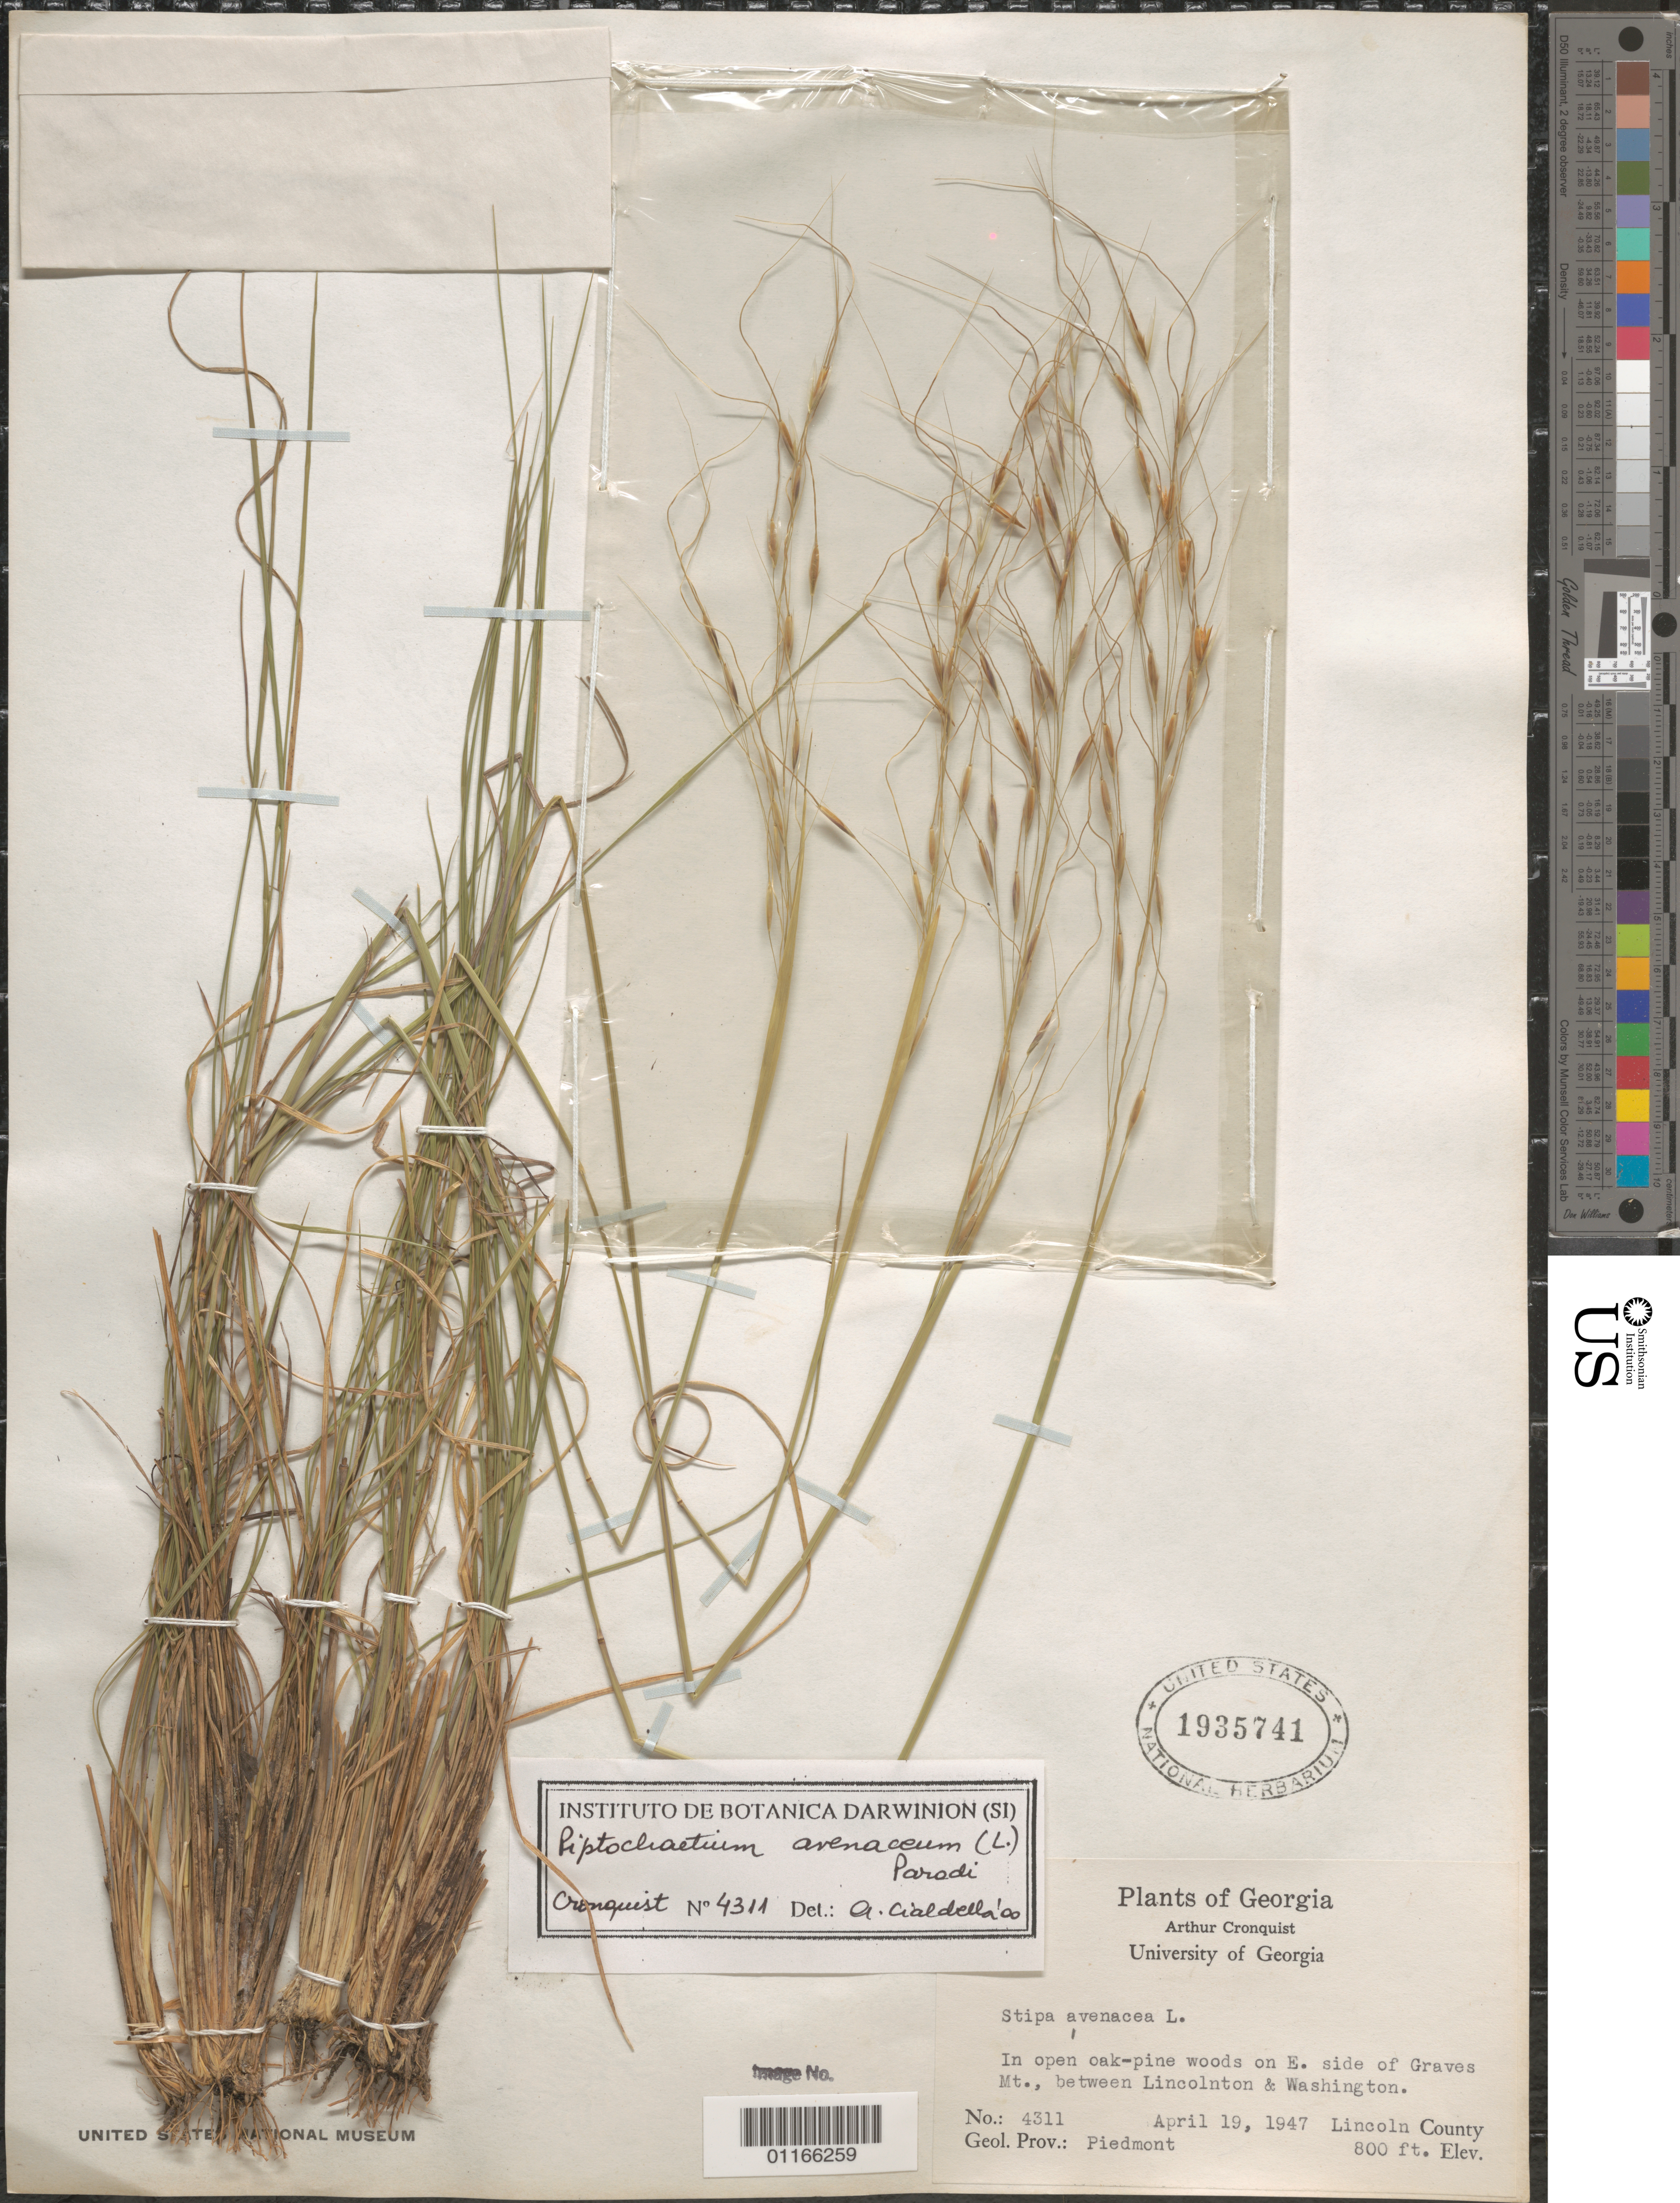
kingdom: Plantae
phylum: Tracheophyta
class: Liliopsida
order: Poales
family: Poaceae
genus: Piptochaetium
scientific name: Piptochaetium avenaceum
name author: (L.) Parodi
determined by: Cialdella, A. M.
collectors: A. J. Cronquist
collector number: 4311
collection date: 1947-04-19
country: United States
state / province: Georgia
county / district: Lincoln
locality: E. side of Graves Mt., between Lincolnton & Washinton.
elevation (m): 244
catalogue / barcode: US 1935741